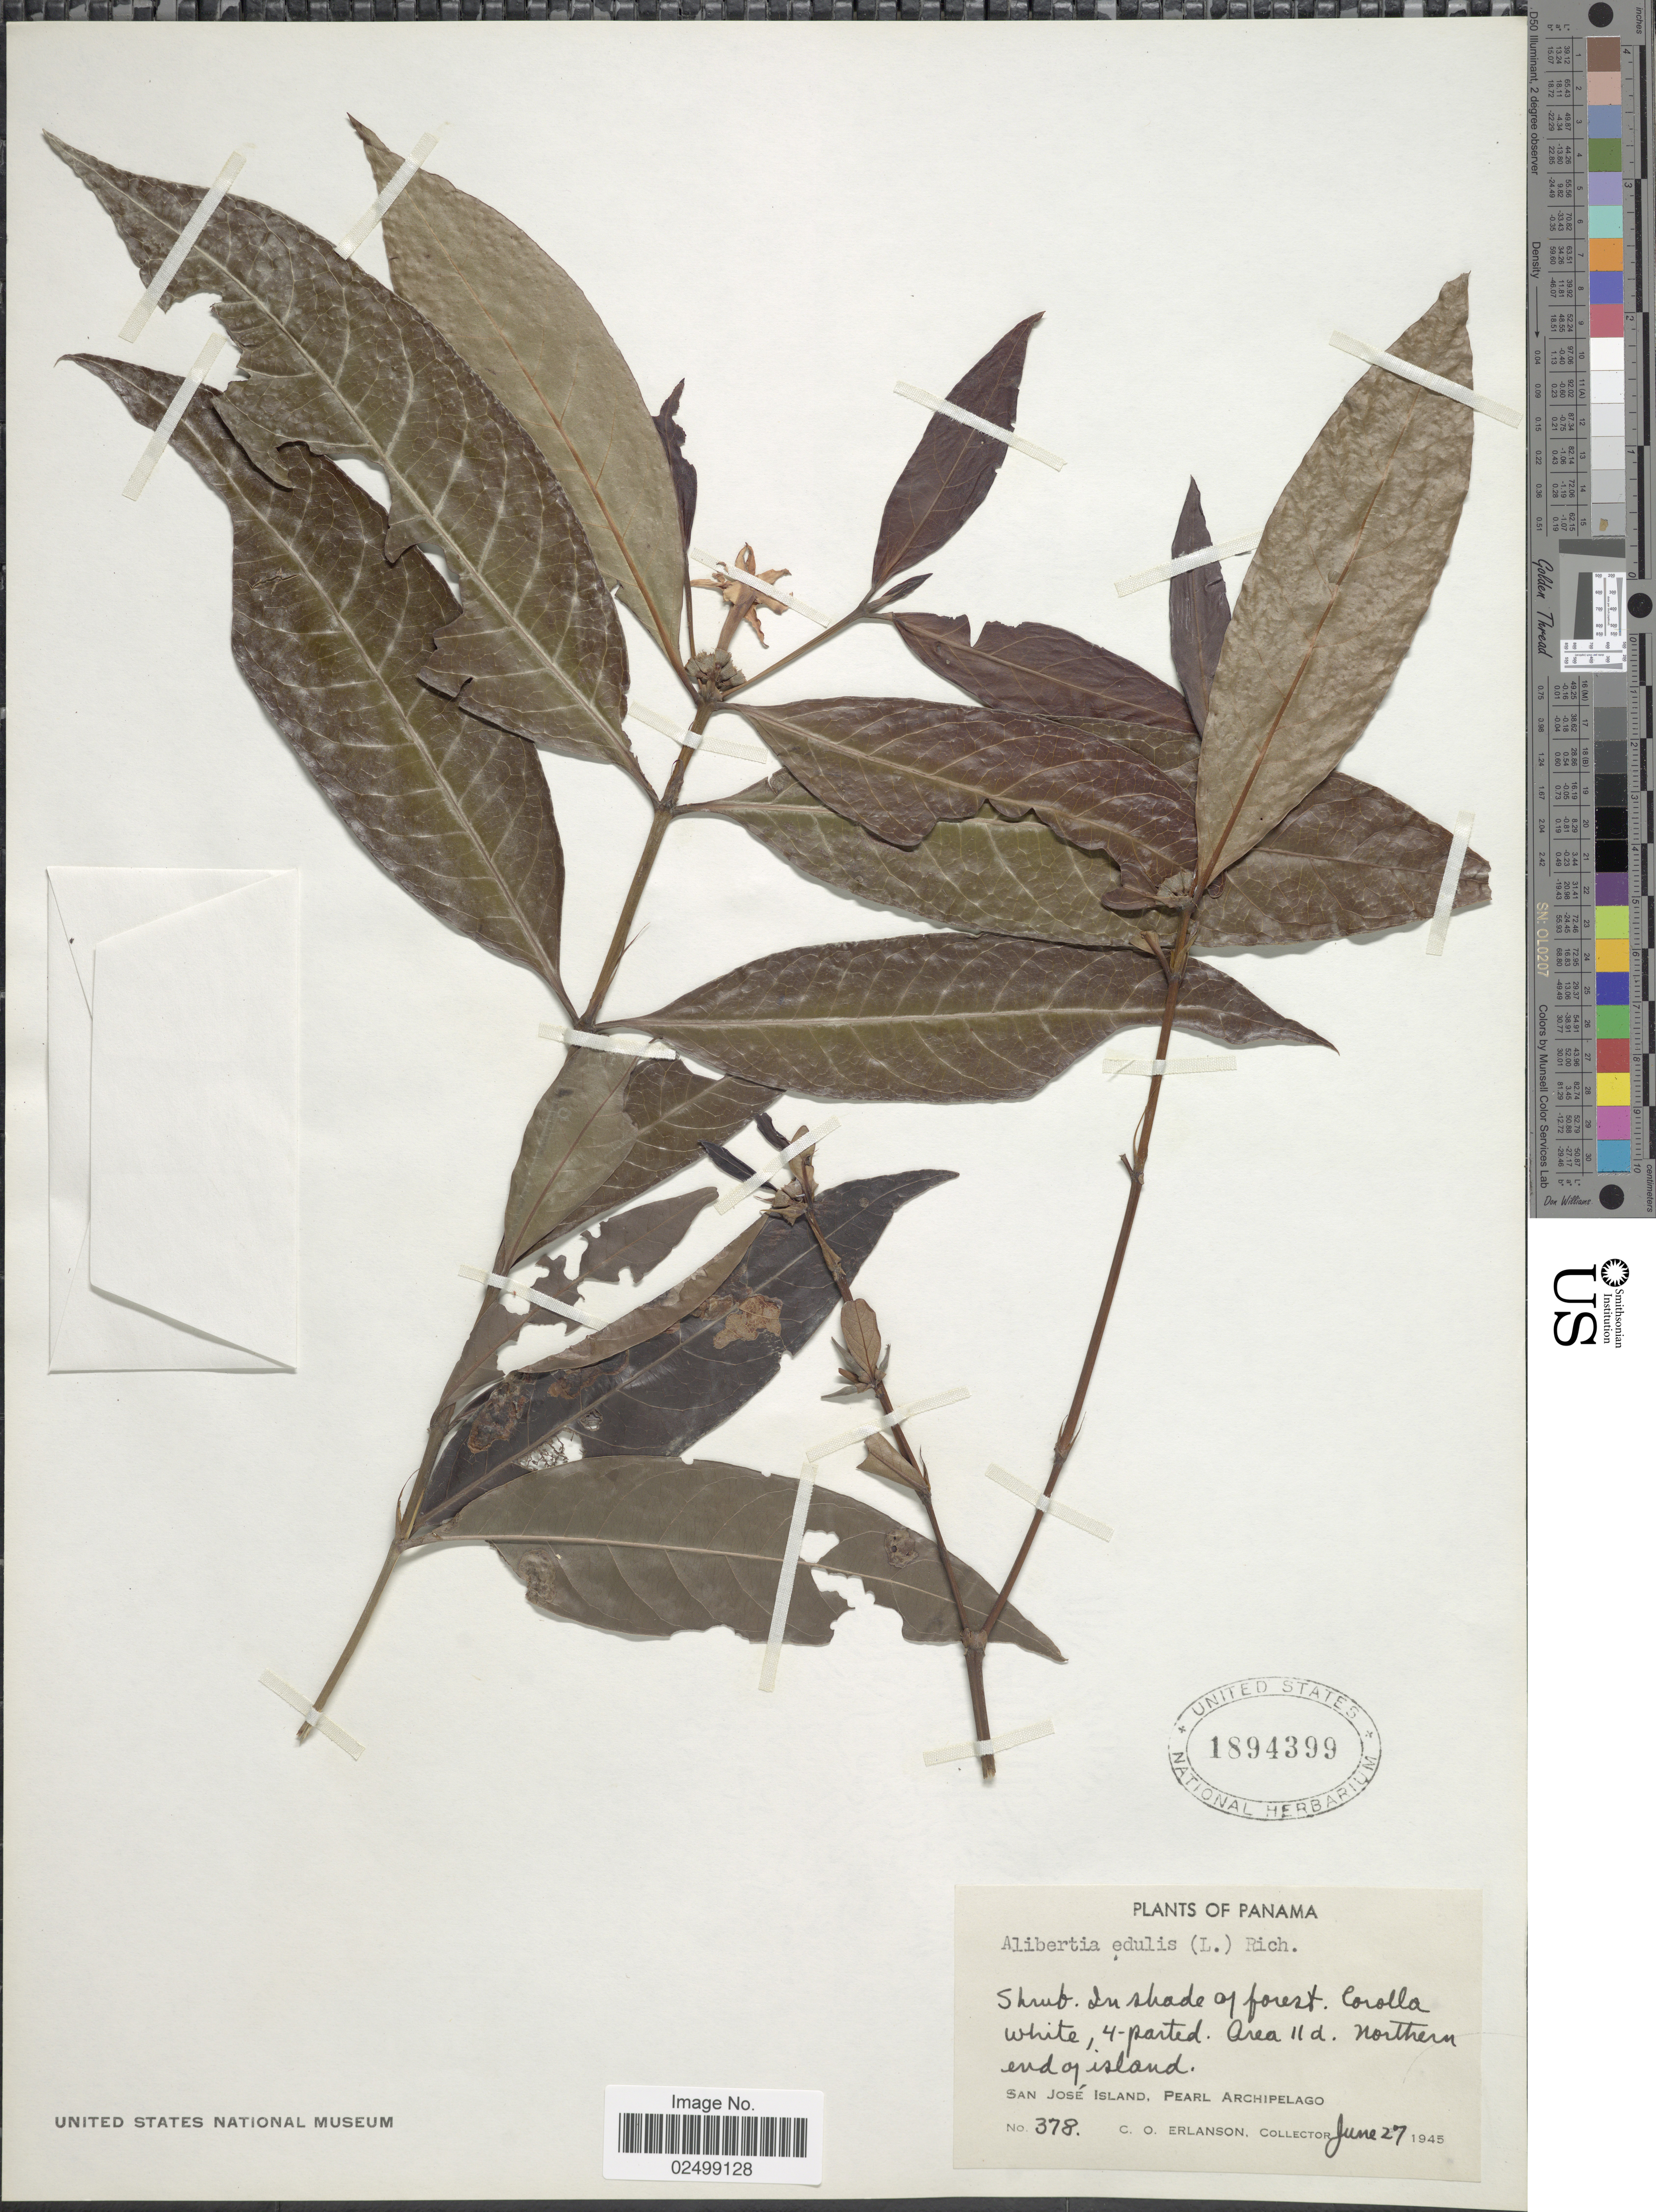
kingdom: Plantae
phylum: Tracheophyta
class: Magnoliopsida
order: Gentianales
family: Rubiaceae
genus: Alibertia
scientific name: Alibertia edulis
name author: (Rich.) A. Rich. ex DC.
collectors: C. O. Erlanson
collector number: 378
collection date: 1945-06-27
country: Panama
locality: San Jose Island, Pearl Archipelago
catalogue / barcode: US 1894399